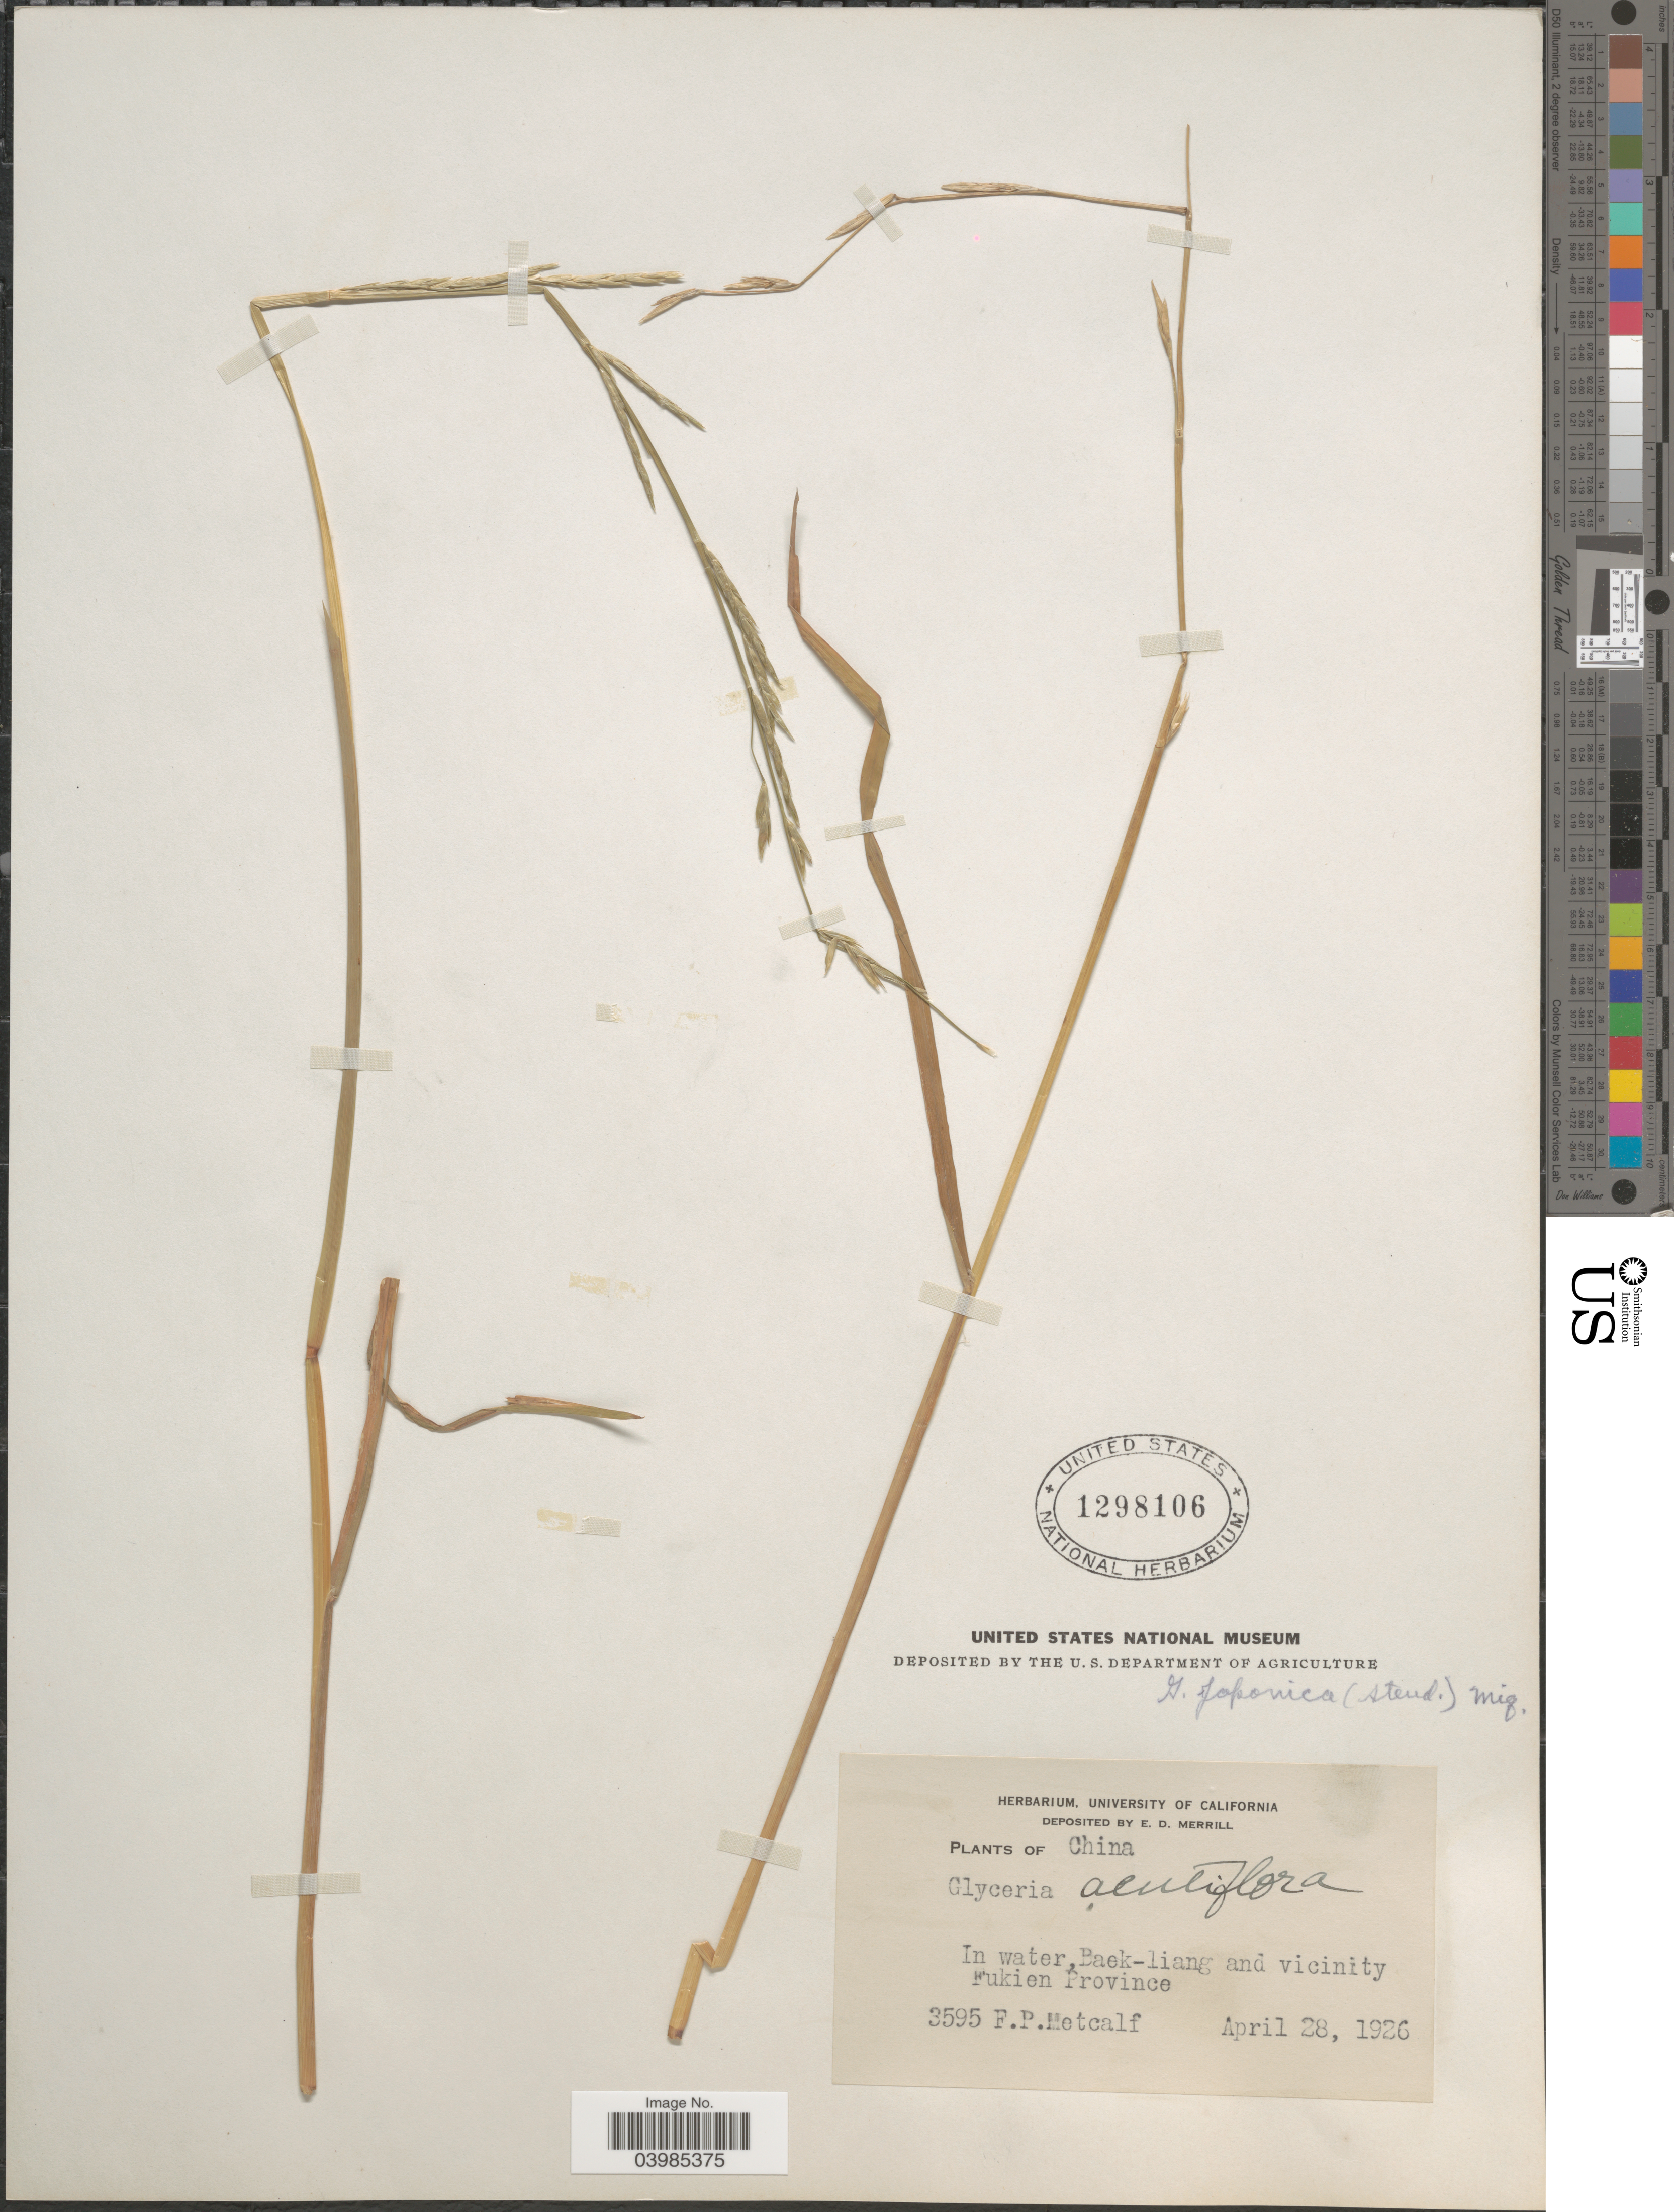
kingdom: Plantae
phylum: Tracheophyta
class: Liliopsida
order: Poales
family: Poaceae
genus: Glyceria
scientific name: Glyceria acutiflora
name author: Torr.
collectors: F. Metcalf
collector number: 3595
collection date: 1926-04-28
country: China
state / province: Fujian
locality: In water, Baek-liang and vicinity. Fukien Province.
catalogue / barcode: US 1298106